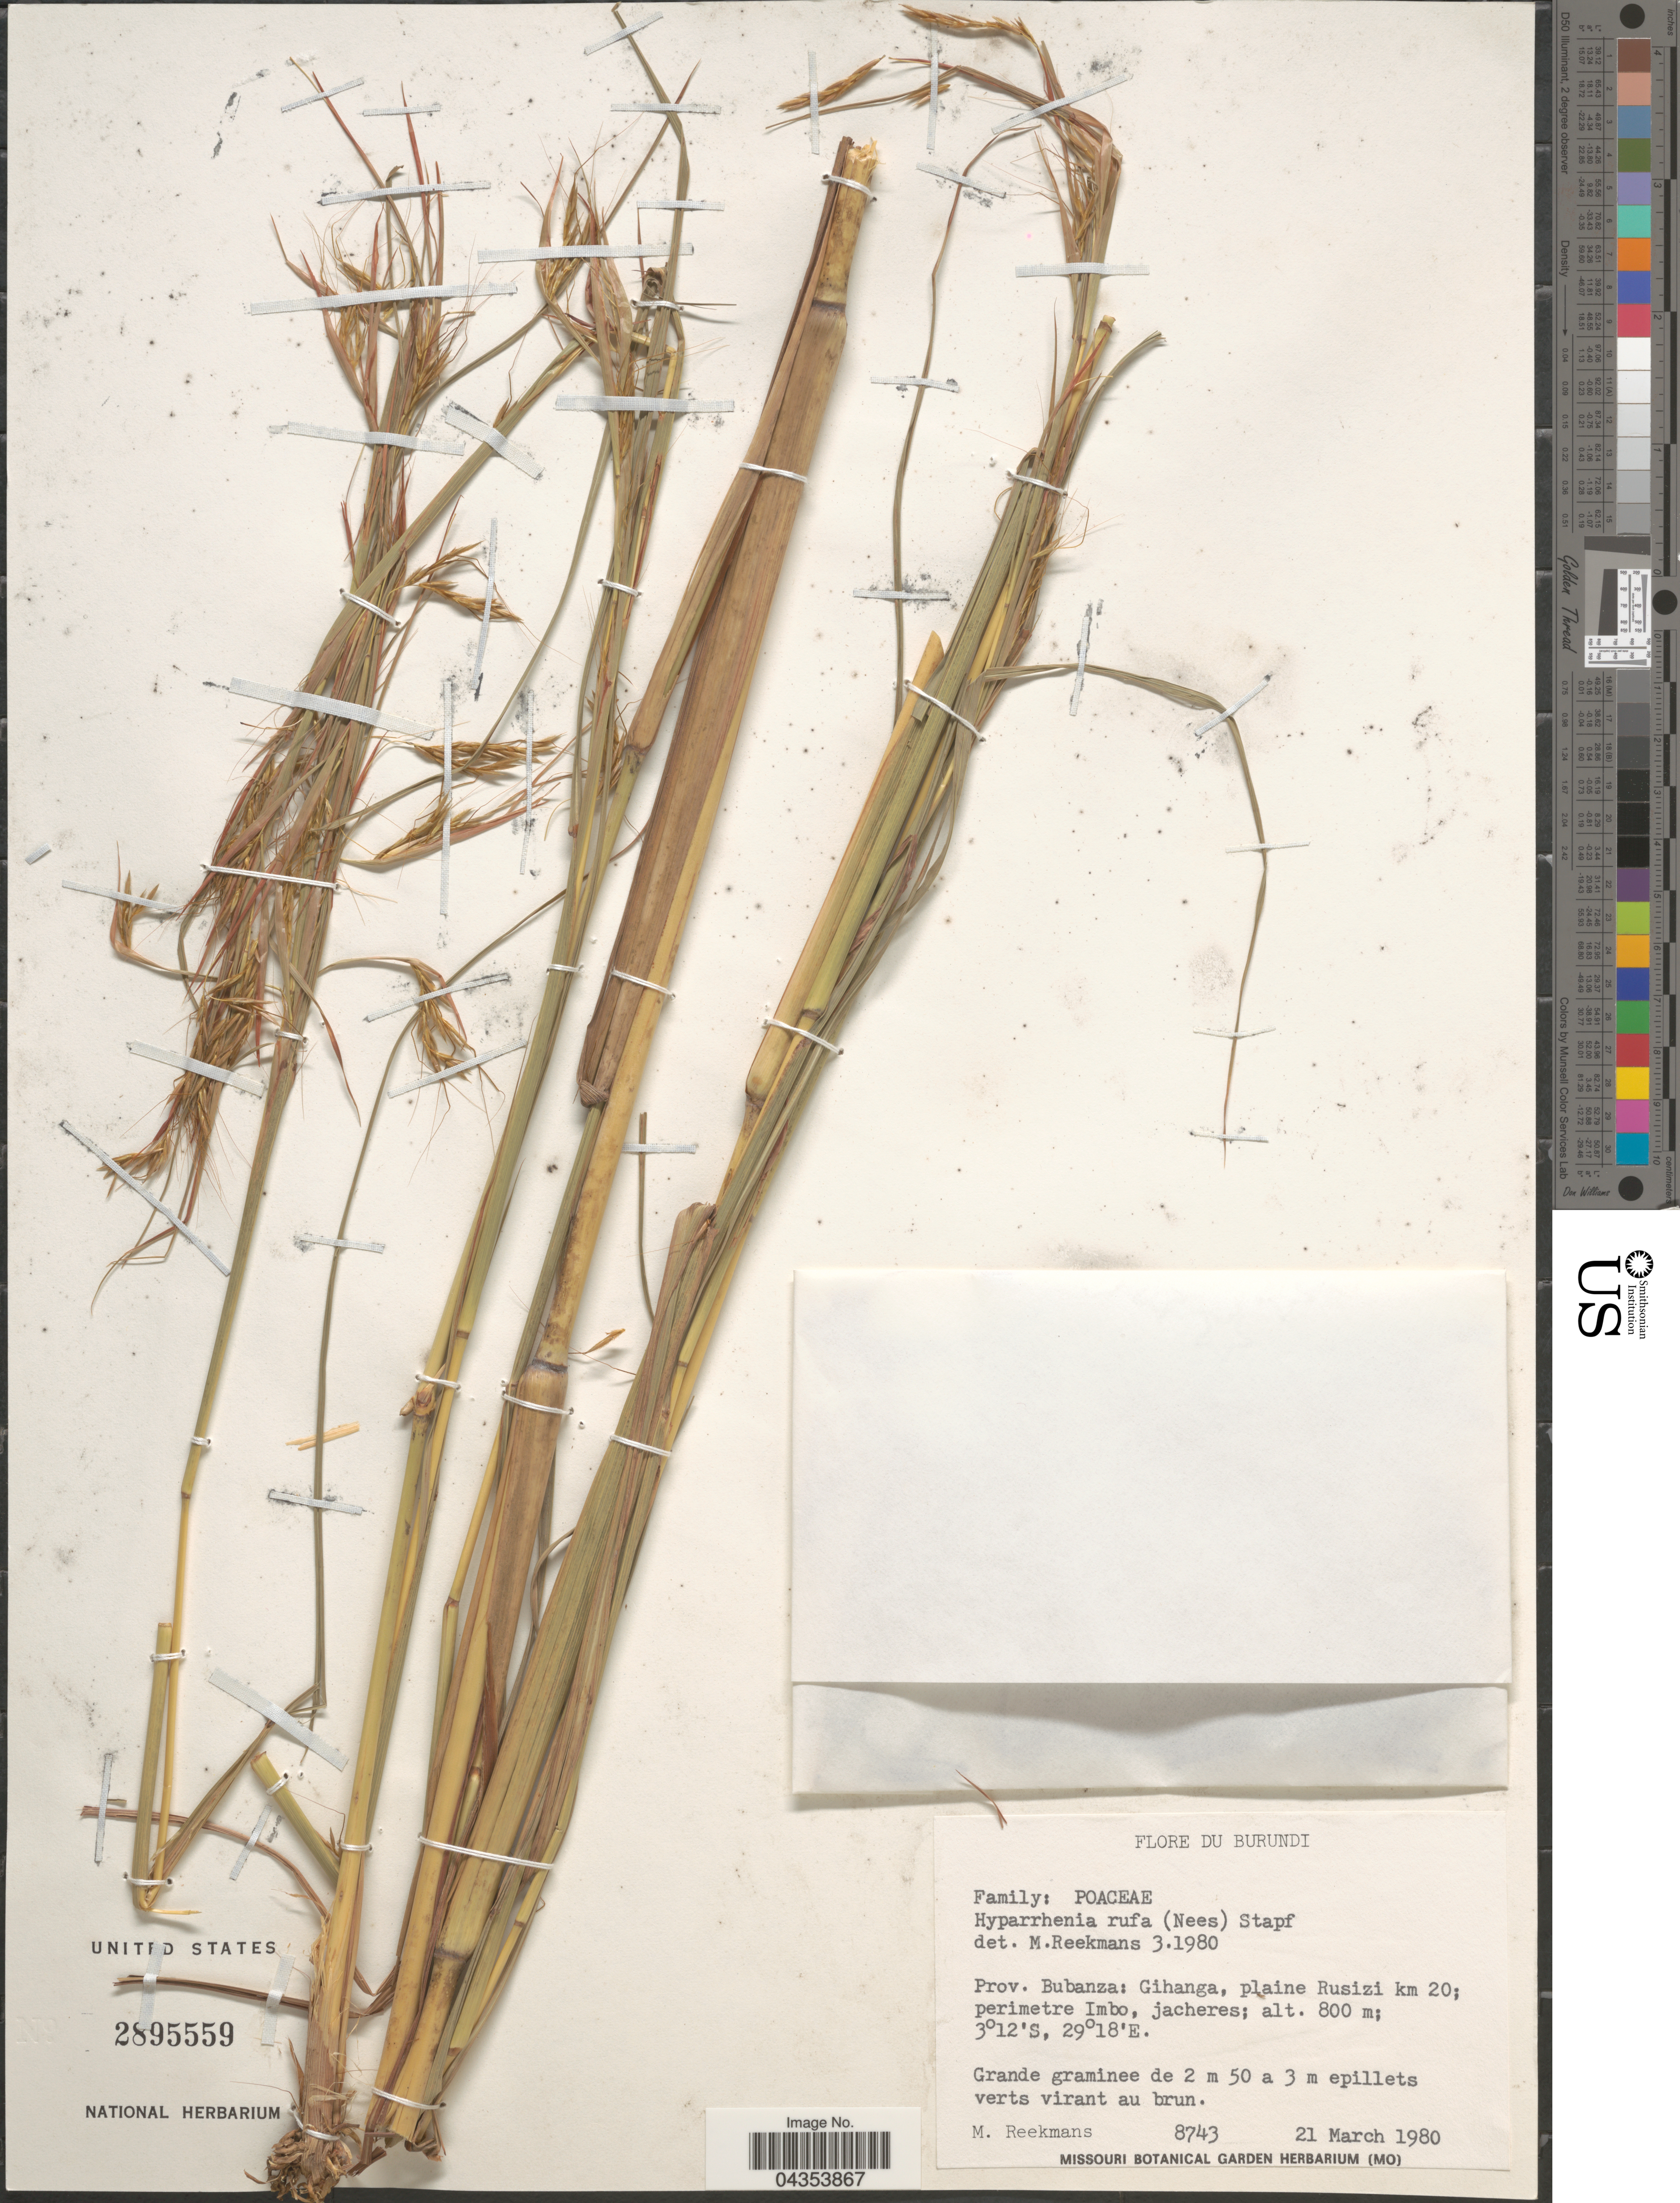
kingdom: Plantae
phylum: Tracheophyta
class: Liliopsida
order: Poales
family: Poaceae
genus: Hyparrhenia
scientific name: Hyparrhenia rufa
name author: (Nees) Stapf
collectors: M. Reekmans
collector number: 8743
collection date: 1980-03-21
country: Burundi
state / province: Bubanza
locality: Gihanga, plaine Rusizi km 20; perimetre Imbo, jacheres.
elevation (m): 800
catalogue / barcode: US 2895559